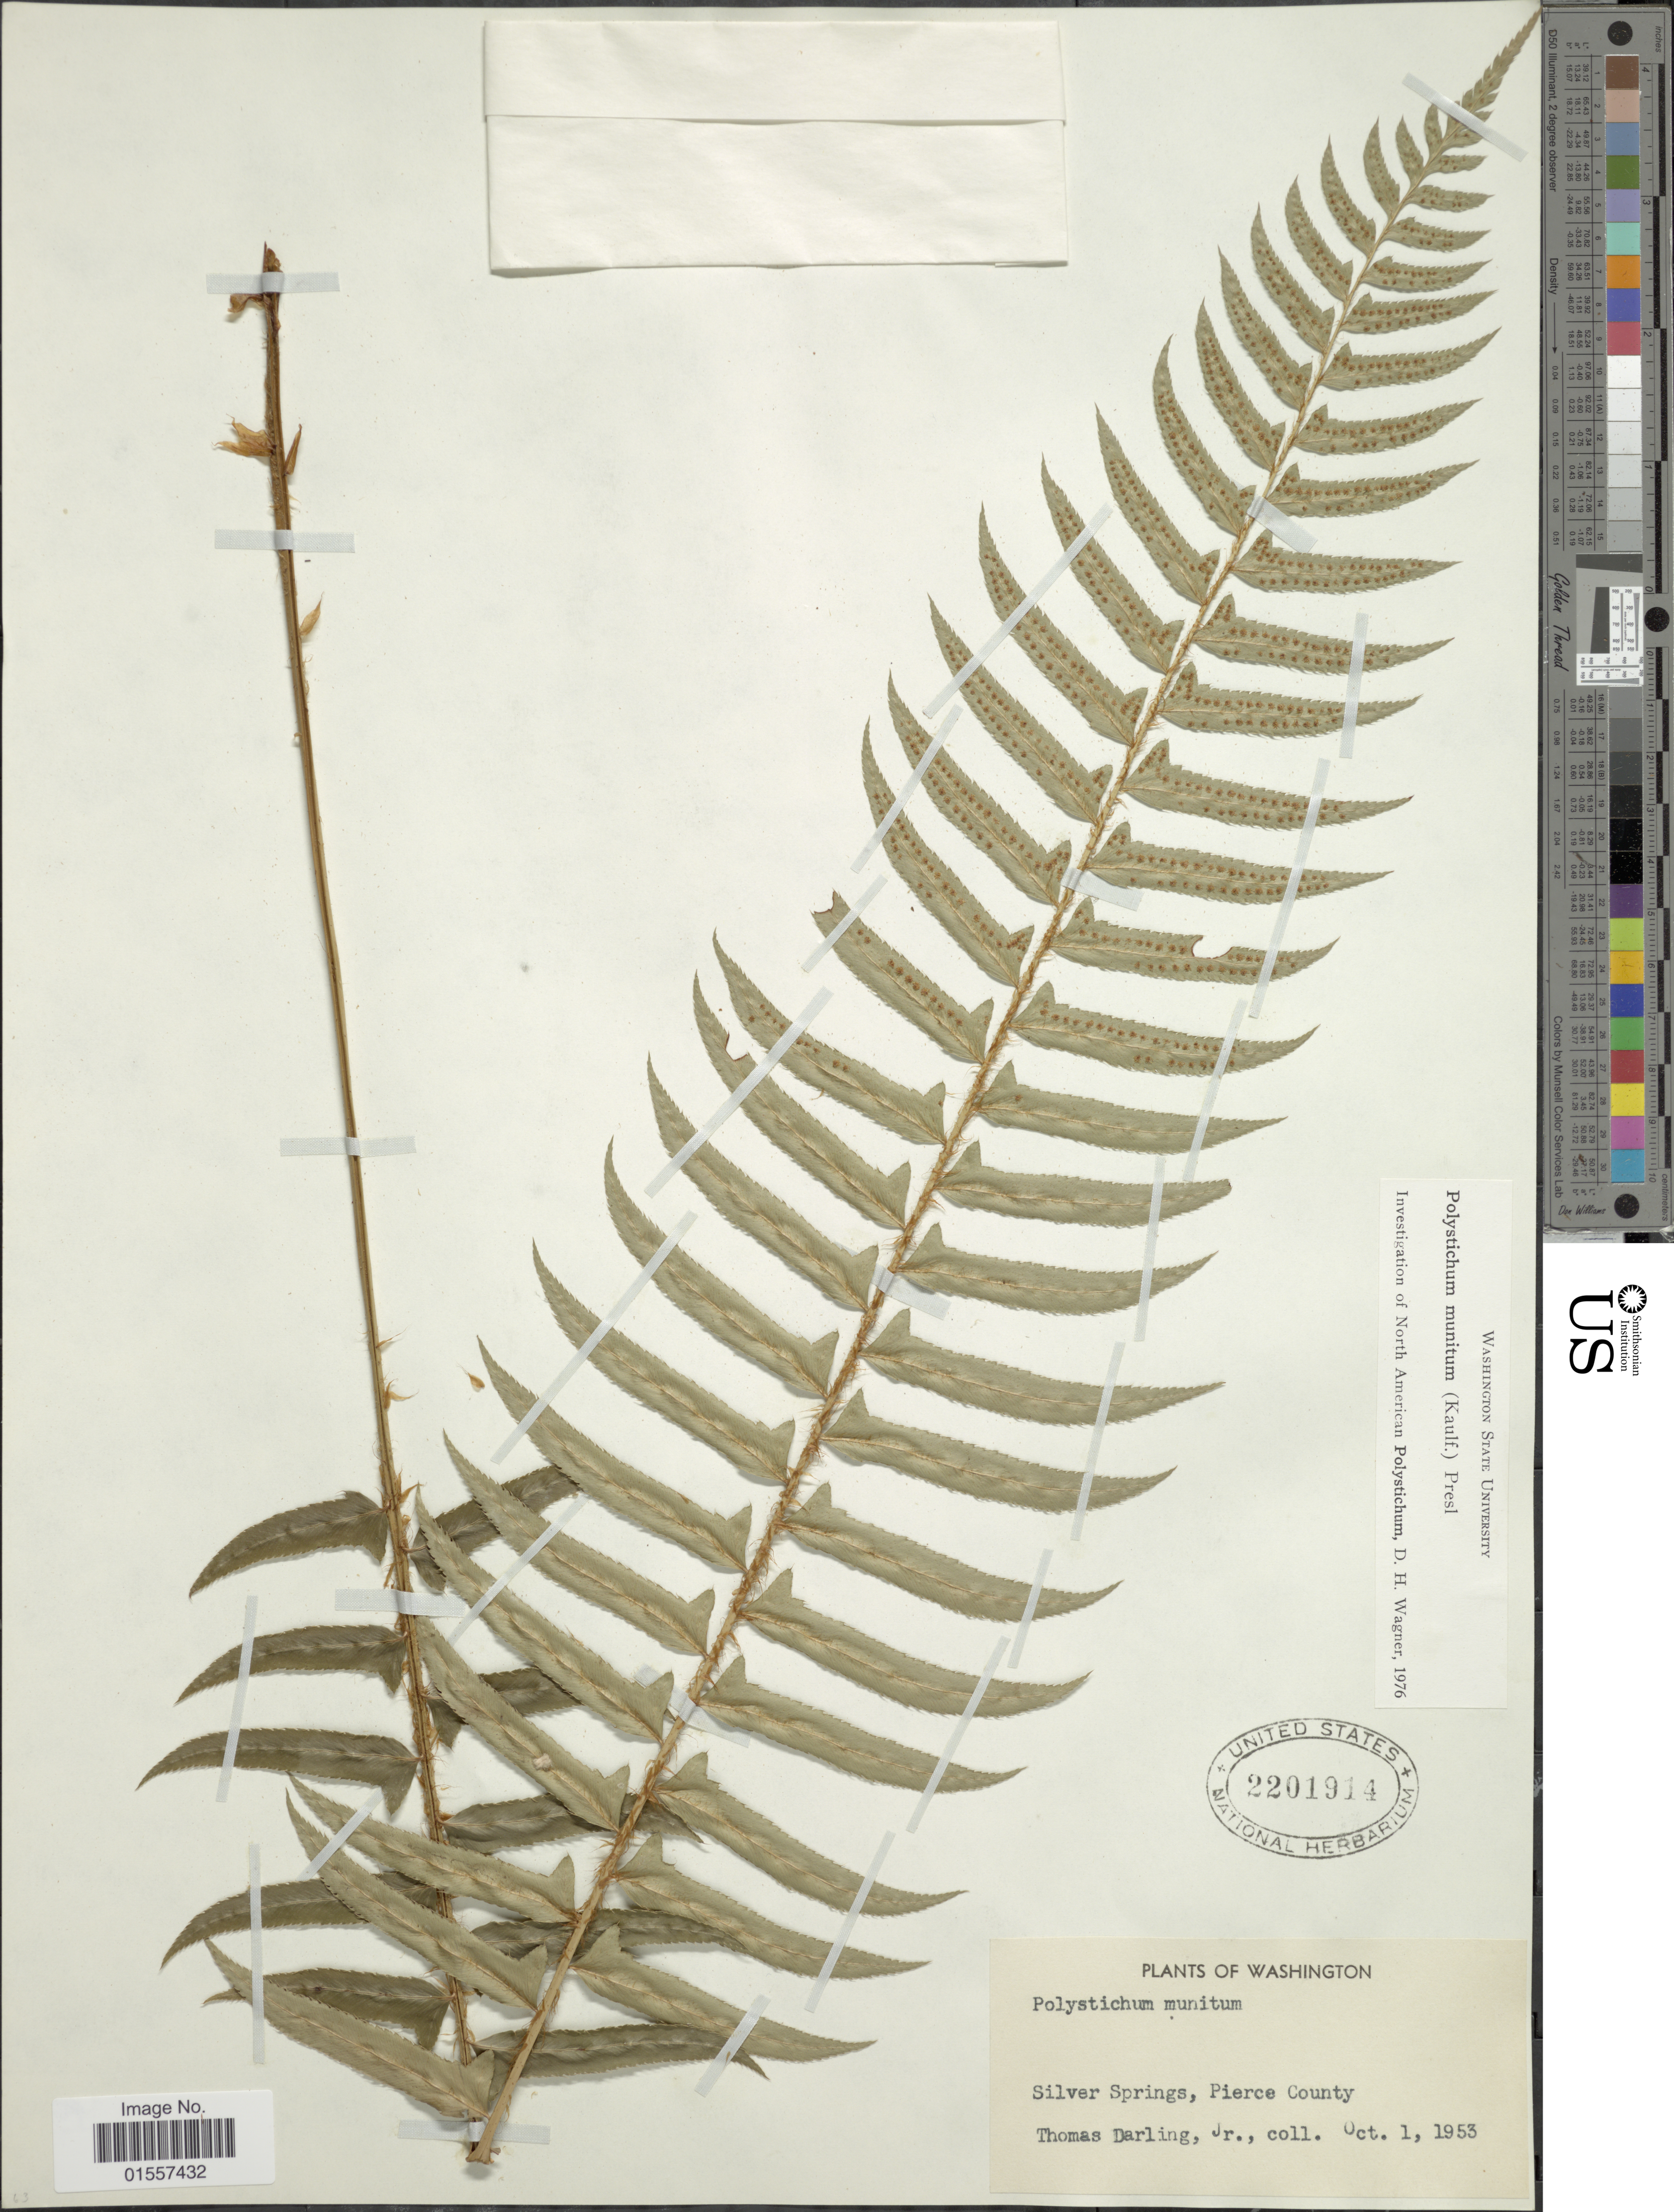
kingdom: Plantae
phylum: Tracheophyta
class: Polypodiopsida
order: Polypodiales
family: Dryopteridaceae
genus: Polystichum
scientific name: Polystichum munitum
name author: (Kaulf.) C. Presl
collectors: T. Darling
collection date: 1953-10-01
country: United States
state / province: Washington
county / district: Pierce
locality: Washington, Silver Springs, Pierce County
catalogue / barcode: US 2201914